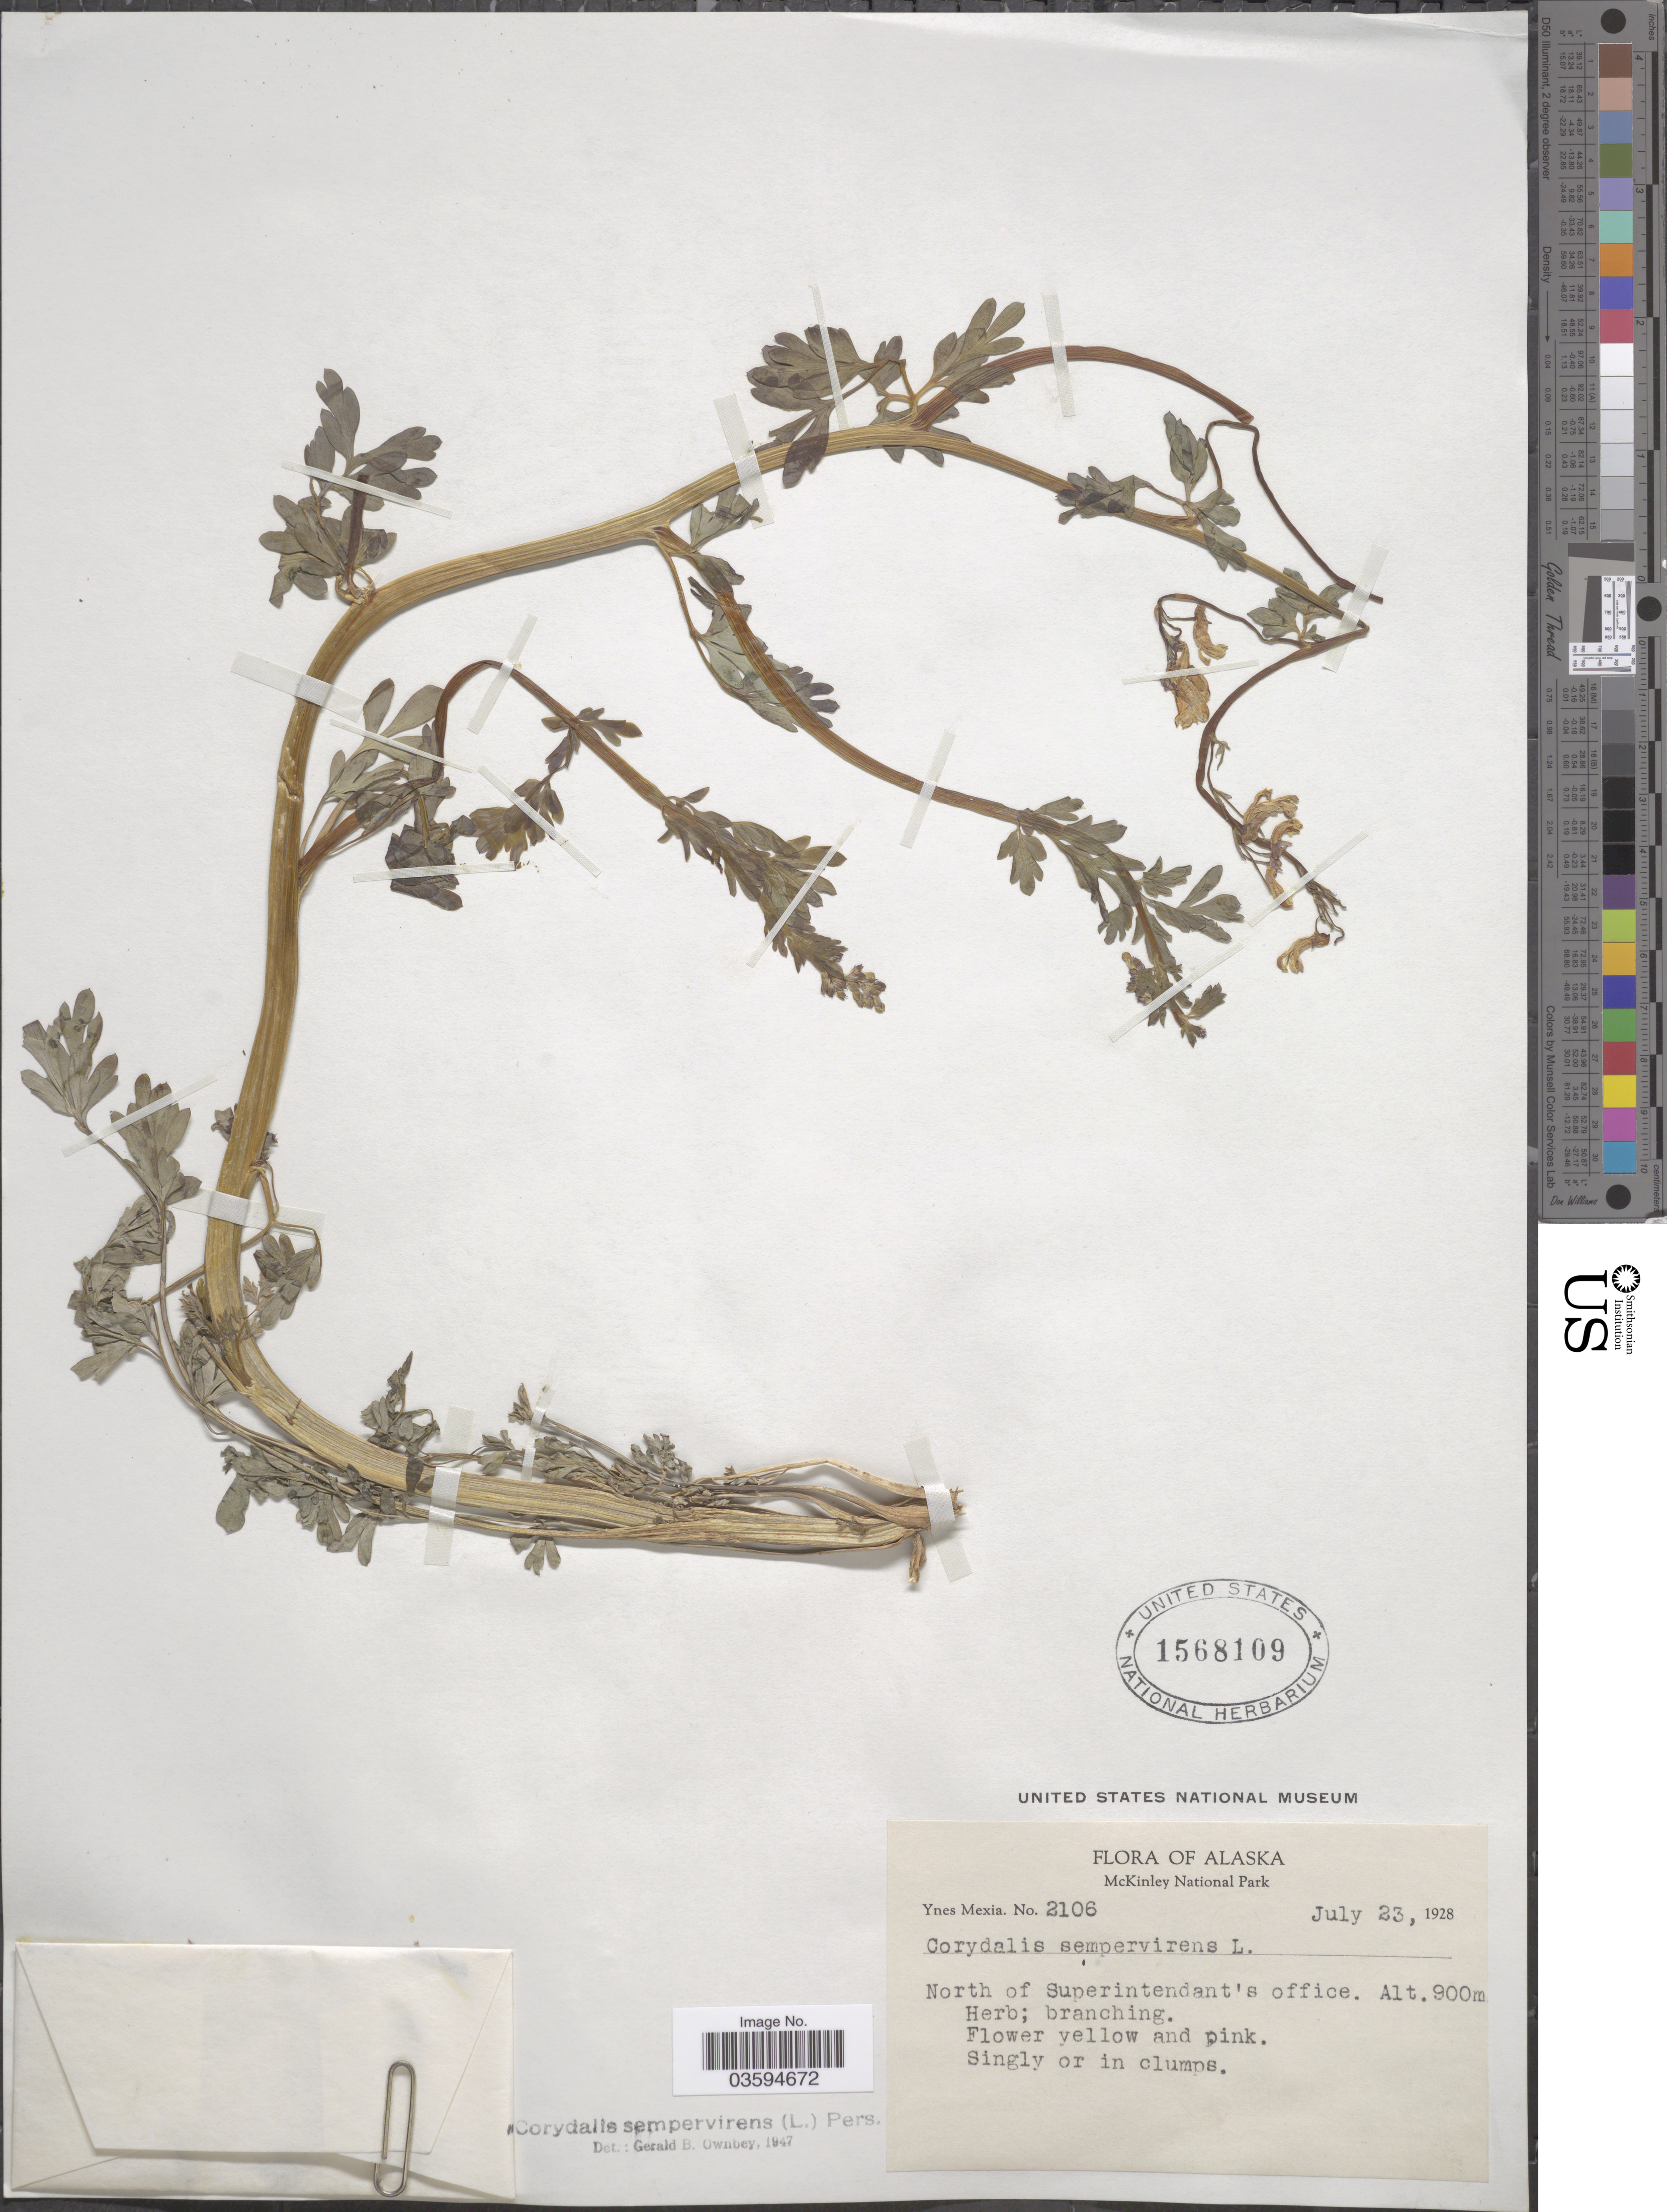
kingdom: Plantae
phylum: Tracheophyta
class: Magnoliopsida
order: Ranunculales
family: Papaveraceae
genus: Capnoides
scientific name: Capnoides sempervirens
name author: (L.) Borkh.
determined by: Strong, M. T., (US), Smithsonian Institution - National Museum of Natural History (UNITED STATES)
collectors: Y. Mexia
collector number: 2106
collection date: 1928-07-23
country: United States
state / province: Alaska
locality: McKinley National Park. North of Superintendant's office.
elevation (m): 900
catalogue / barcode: US 1568109